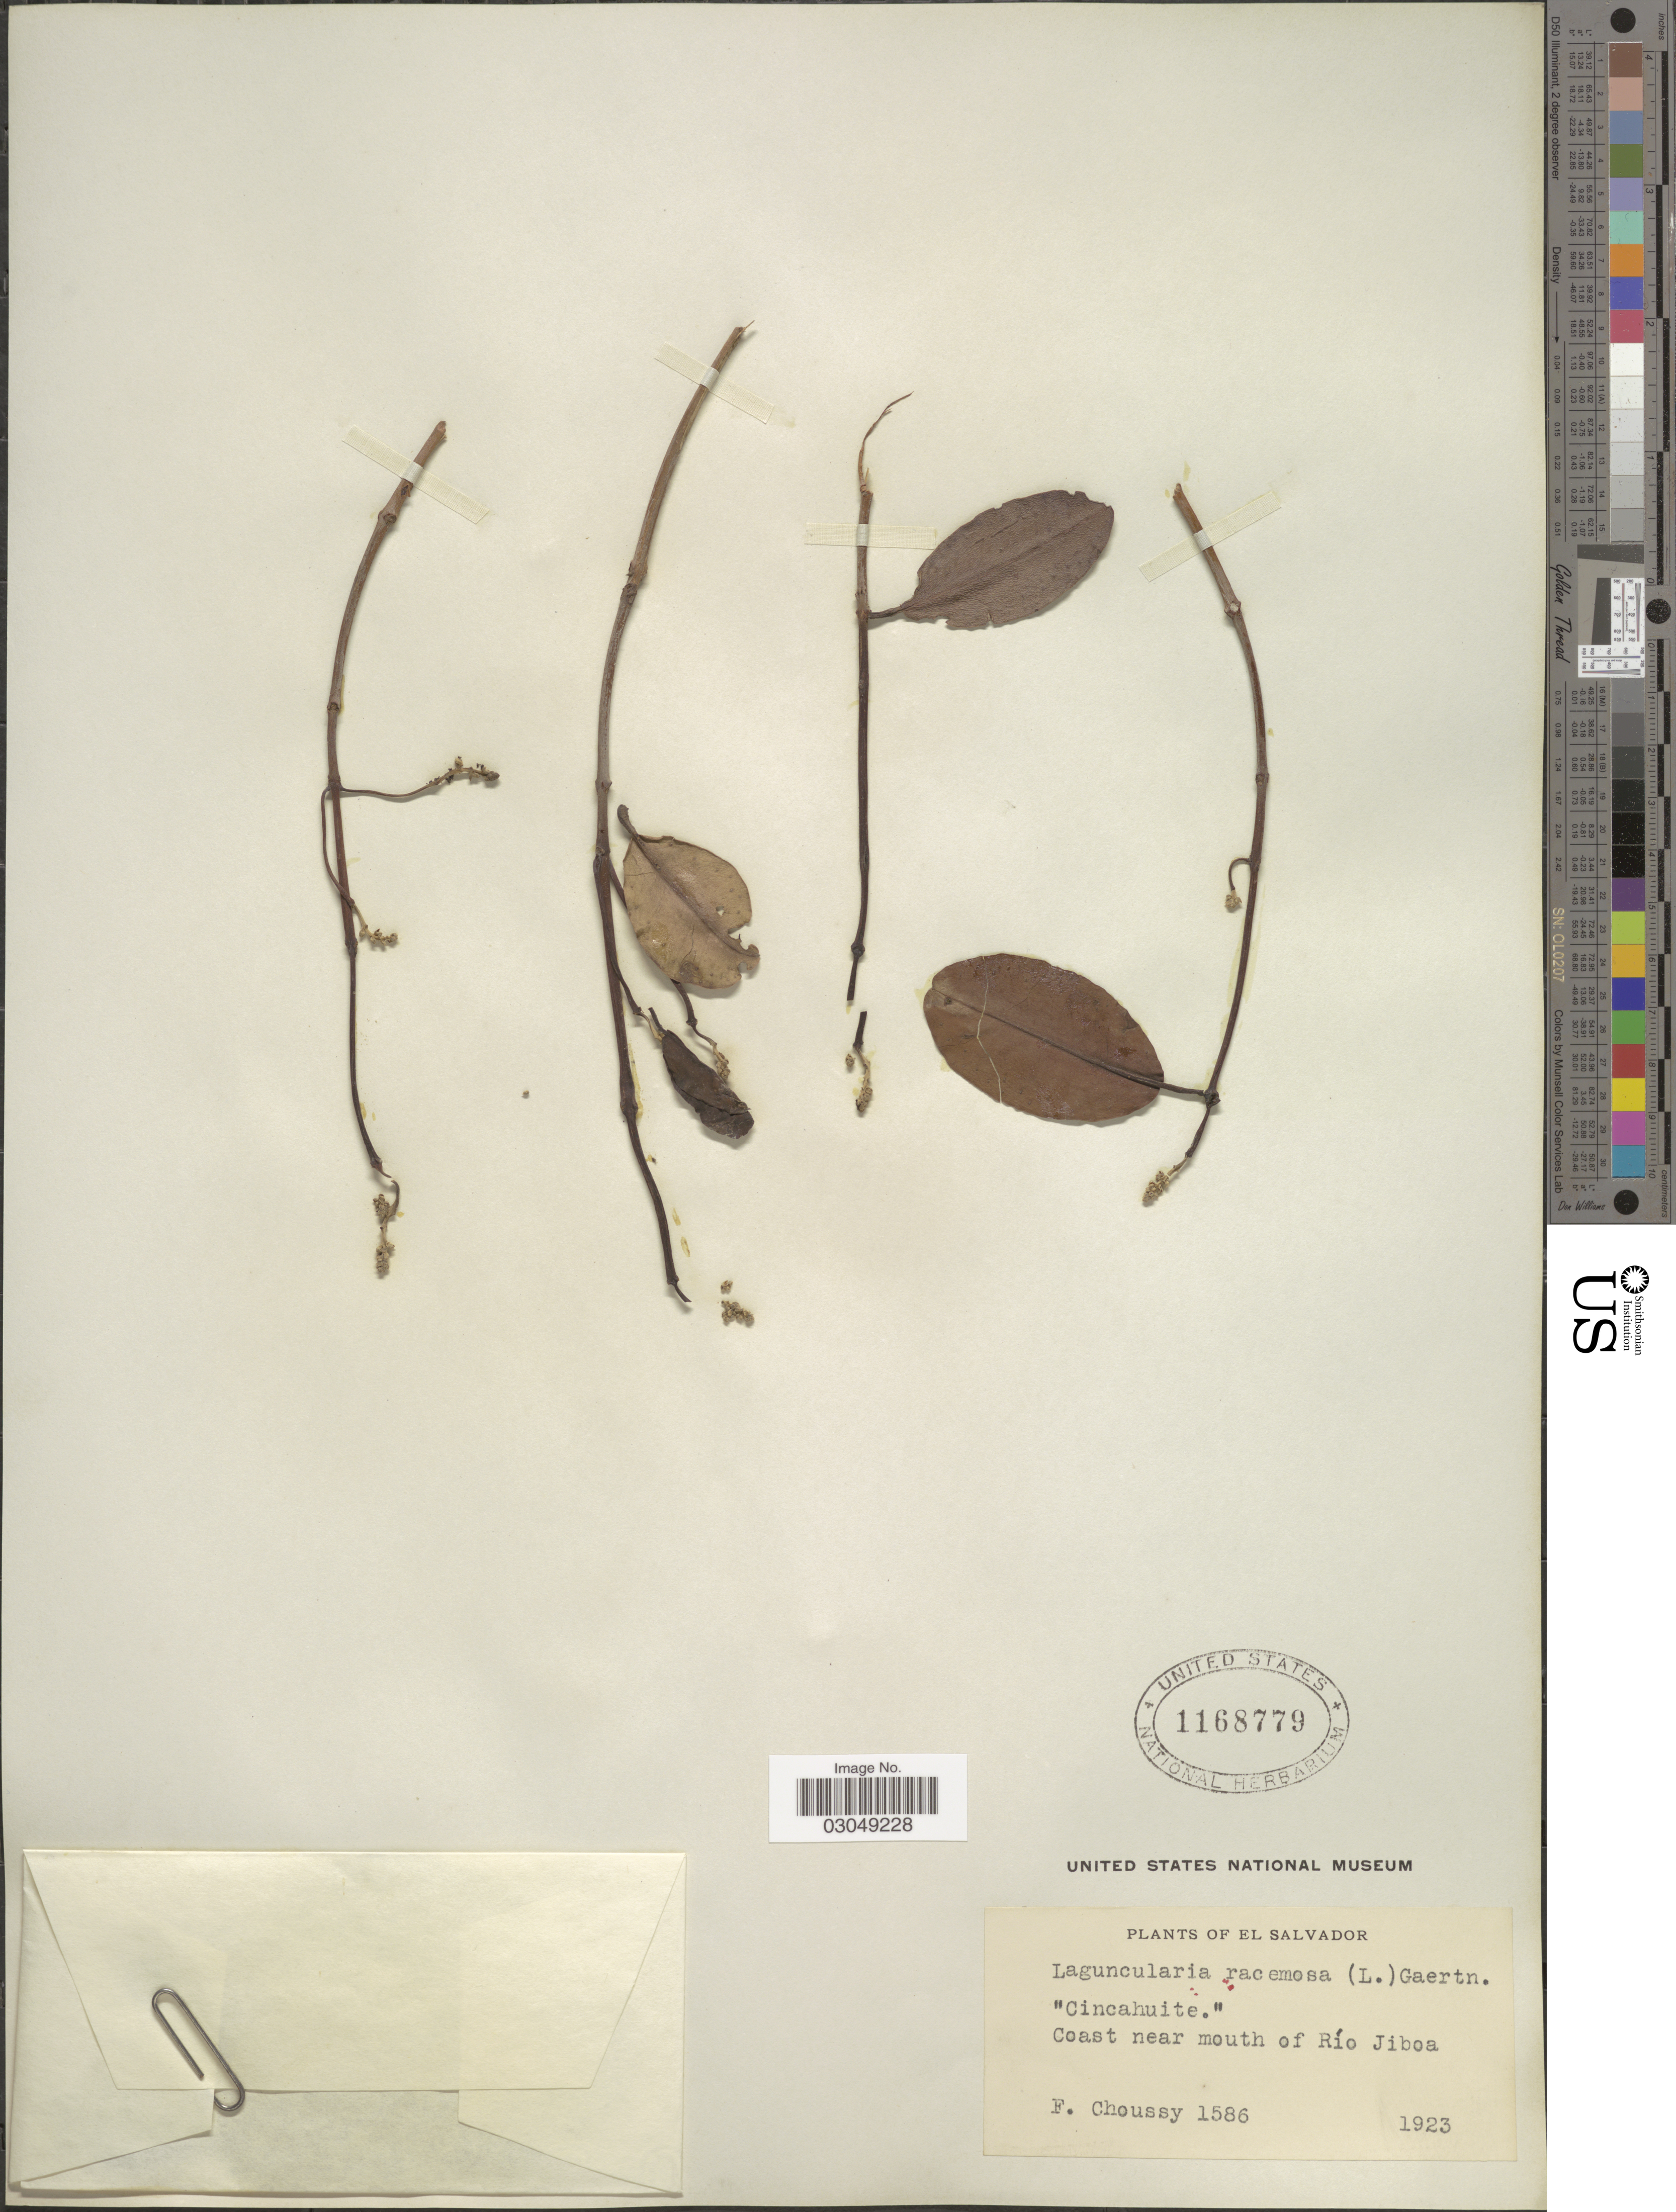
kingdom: Plantae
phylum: Tracheophyta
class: Magnoliopsida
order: Myrtales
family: Combretaceae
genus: Laguncularia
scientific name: Laguncularia racemosa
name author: (L.) C.F. Gaertn.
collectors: F. Choussy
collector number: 1586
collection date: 1923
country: El Salvador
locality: Coast near mouth of Río Jiboa.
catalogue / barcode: US 1168779